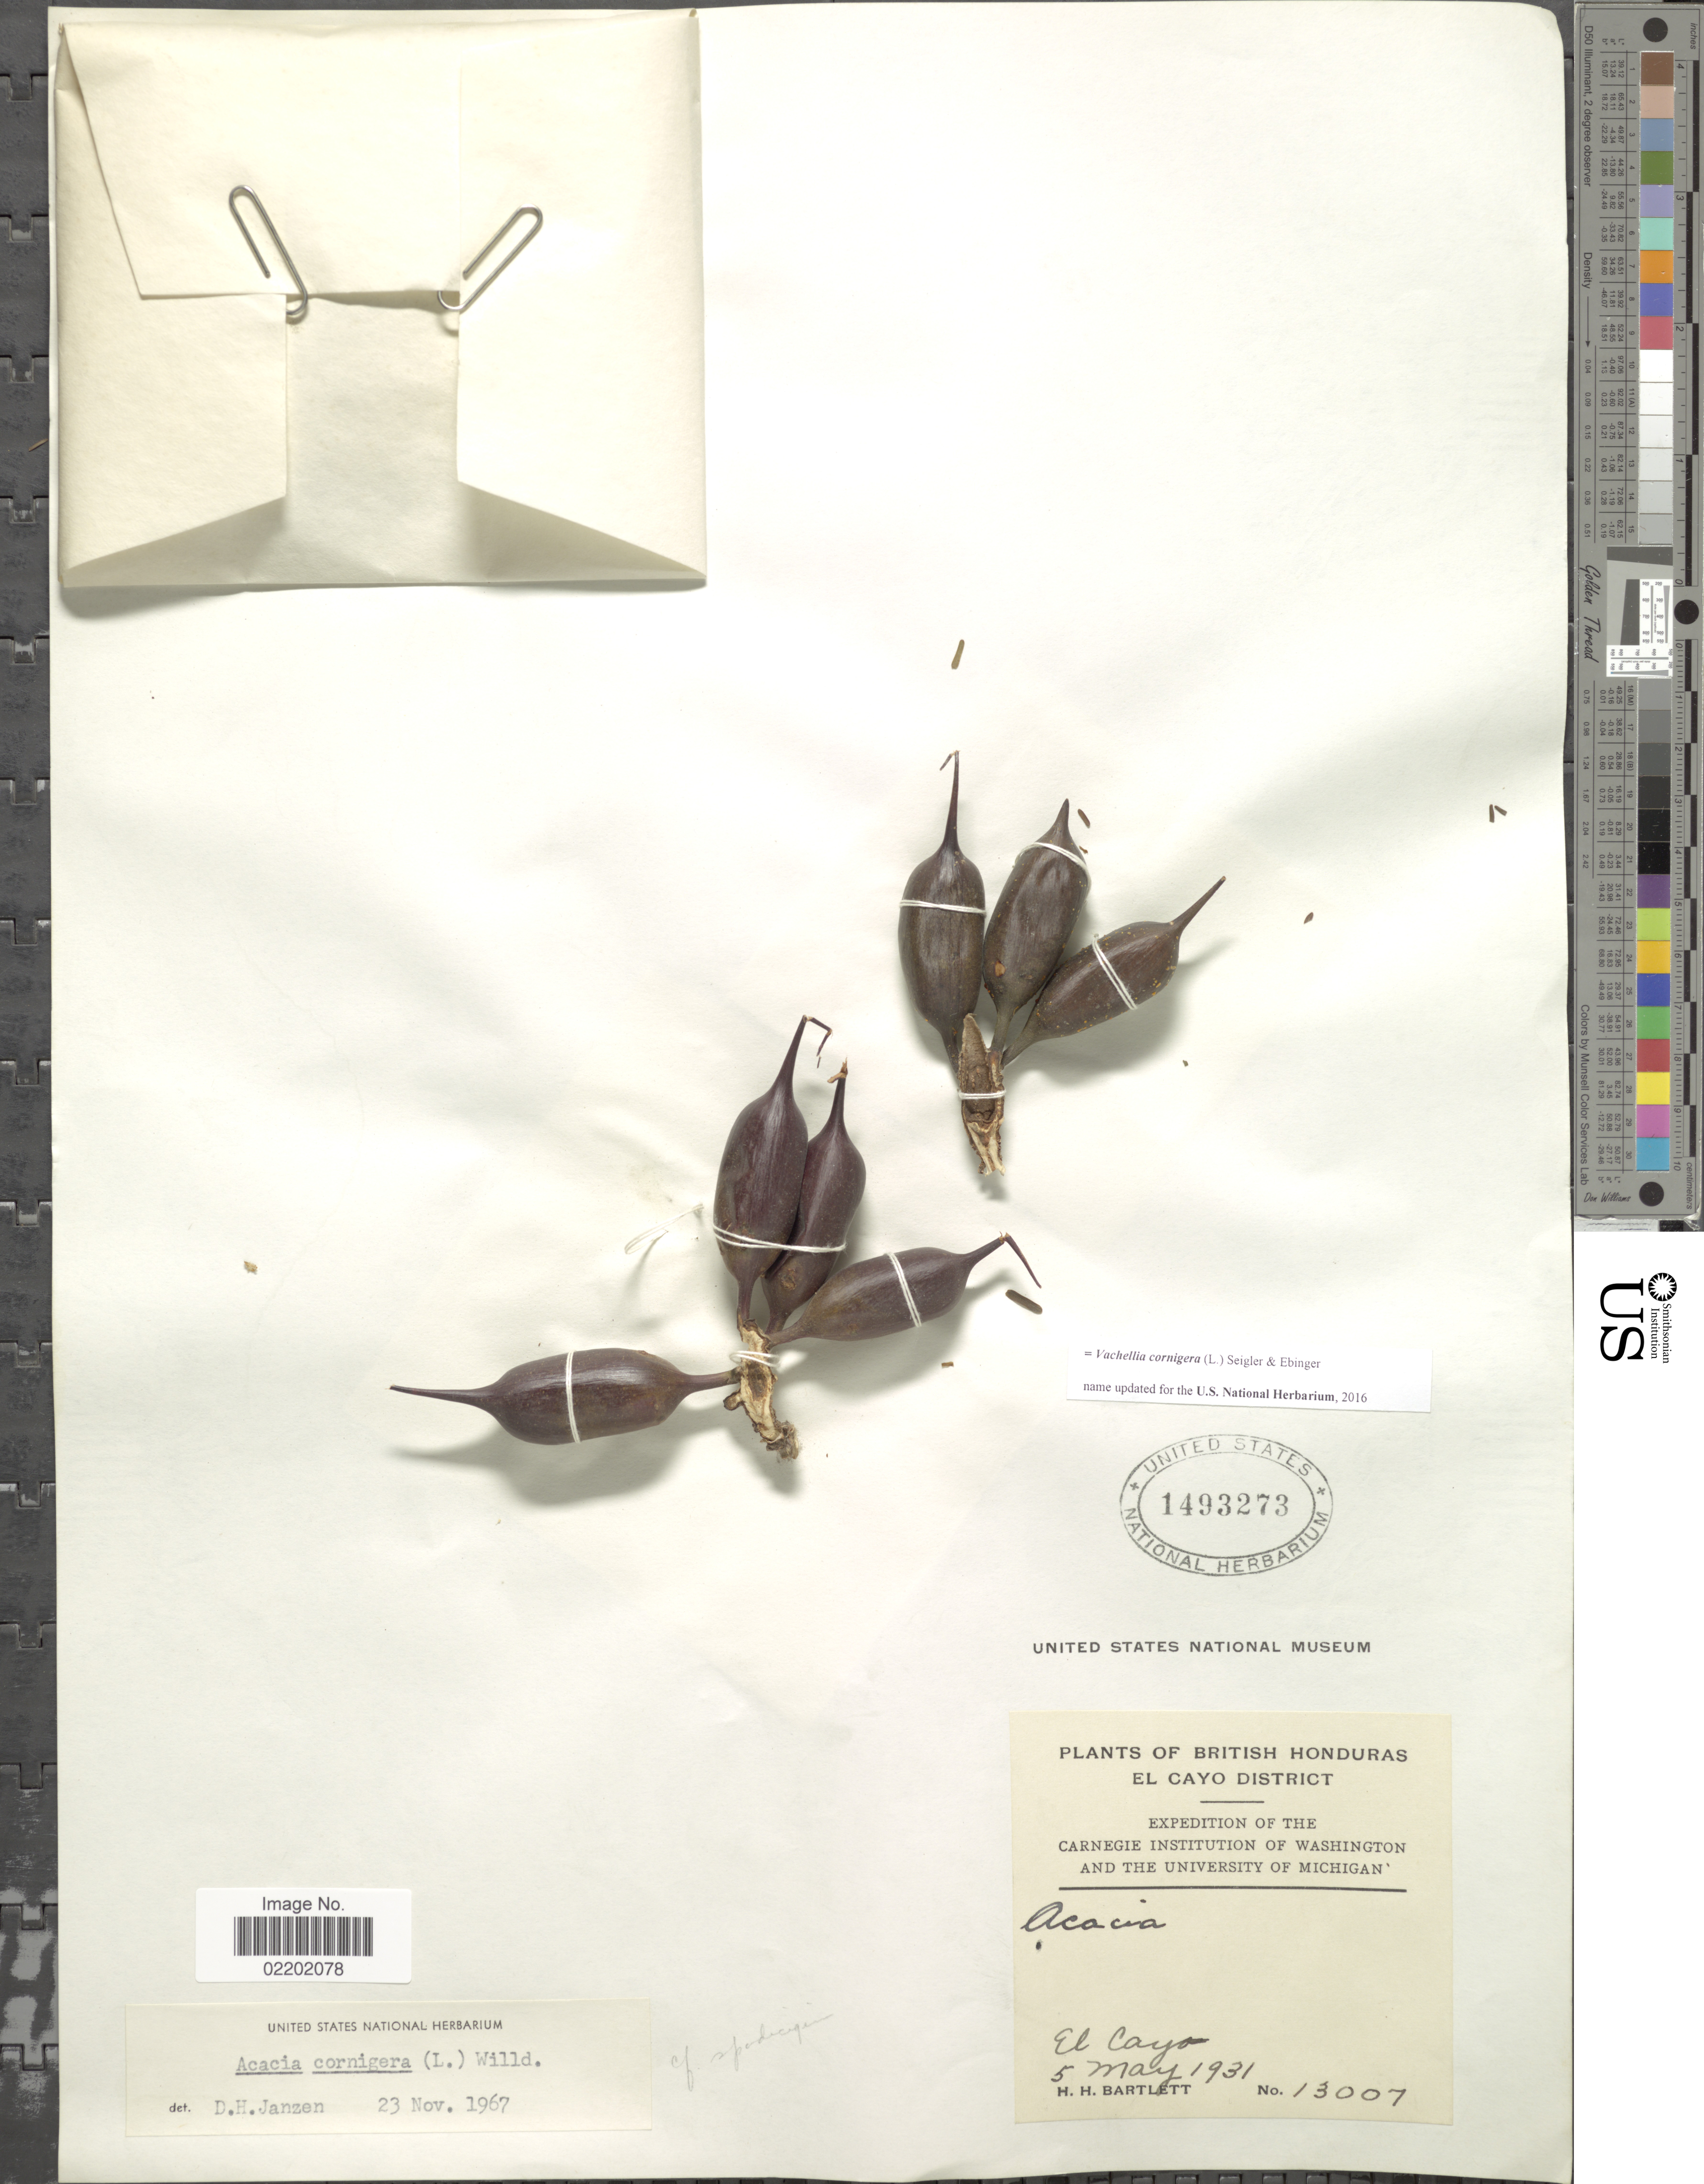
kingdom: Plantae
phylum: Tracheophyta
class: Magnoliopsida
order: Fabales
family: Fabaceae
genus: Vachellia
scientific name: Vachellia cornigera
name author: (L.) Seigler & Ebinger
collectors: H. H. Bartlett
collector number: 13007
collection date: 1931-05-05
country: Belize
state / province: Cayo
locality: British Honduras EL Cayo District, El Cayo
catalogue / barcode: US 1493273